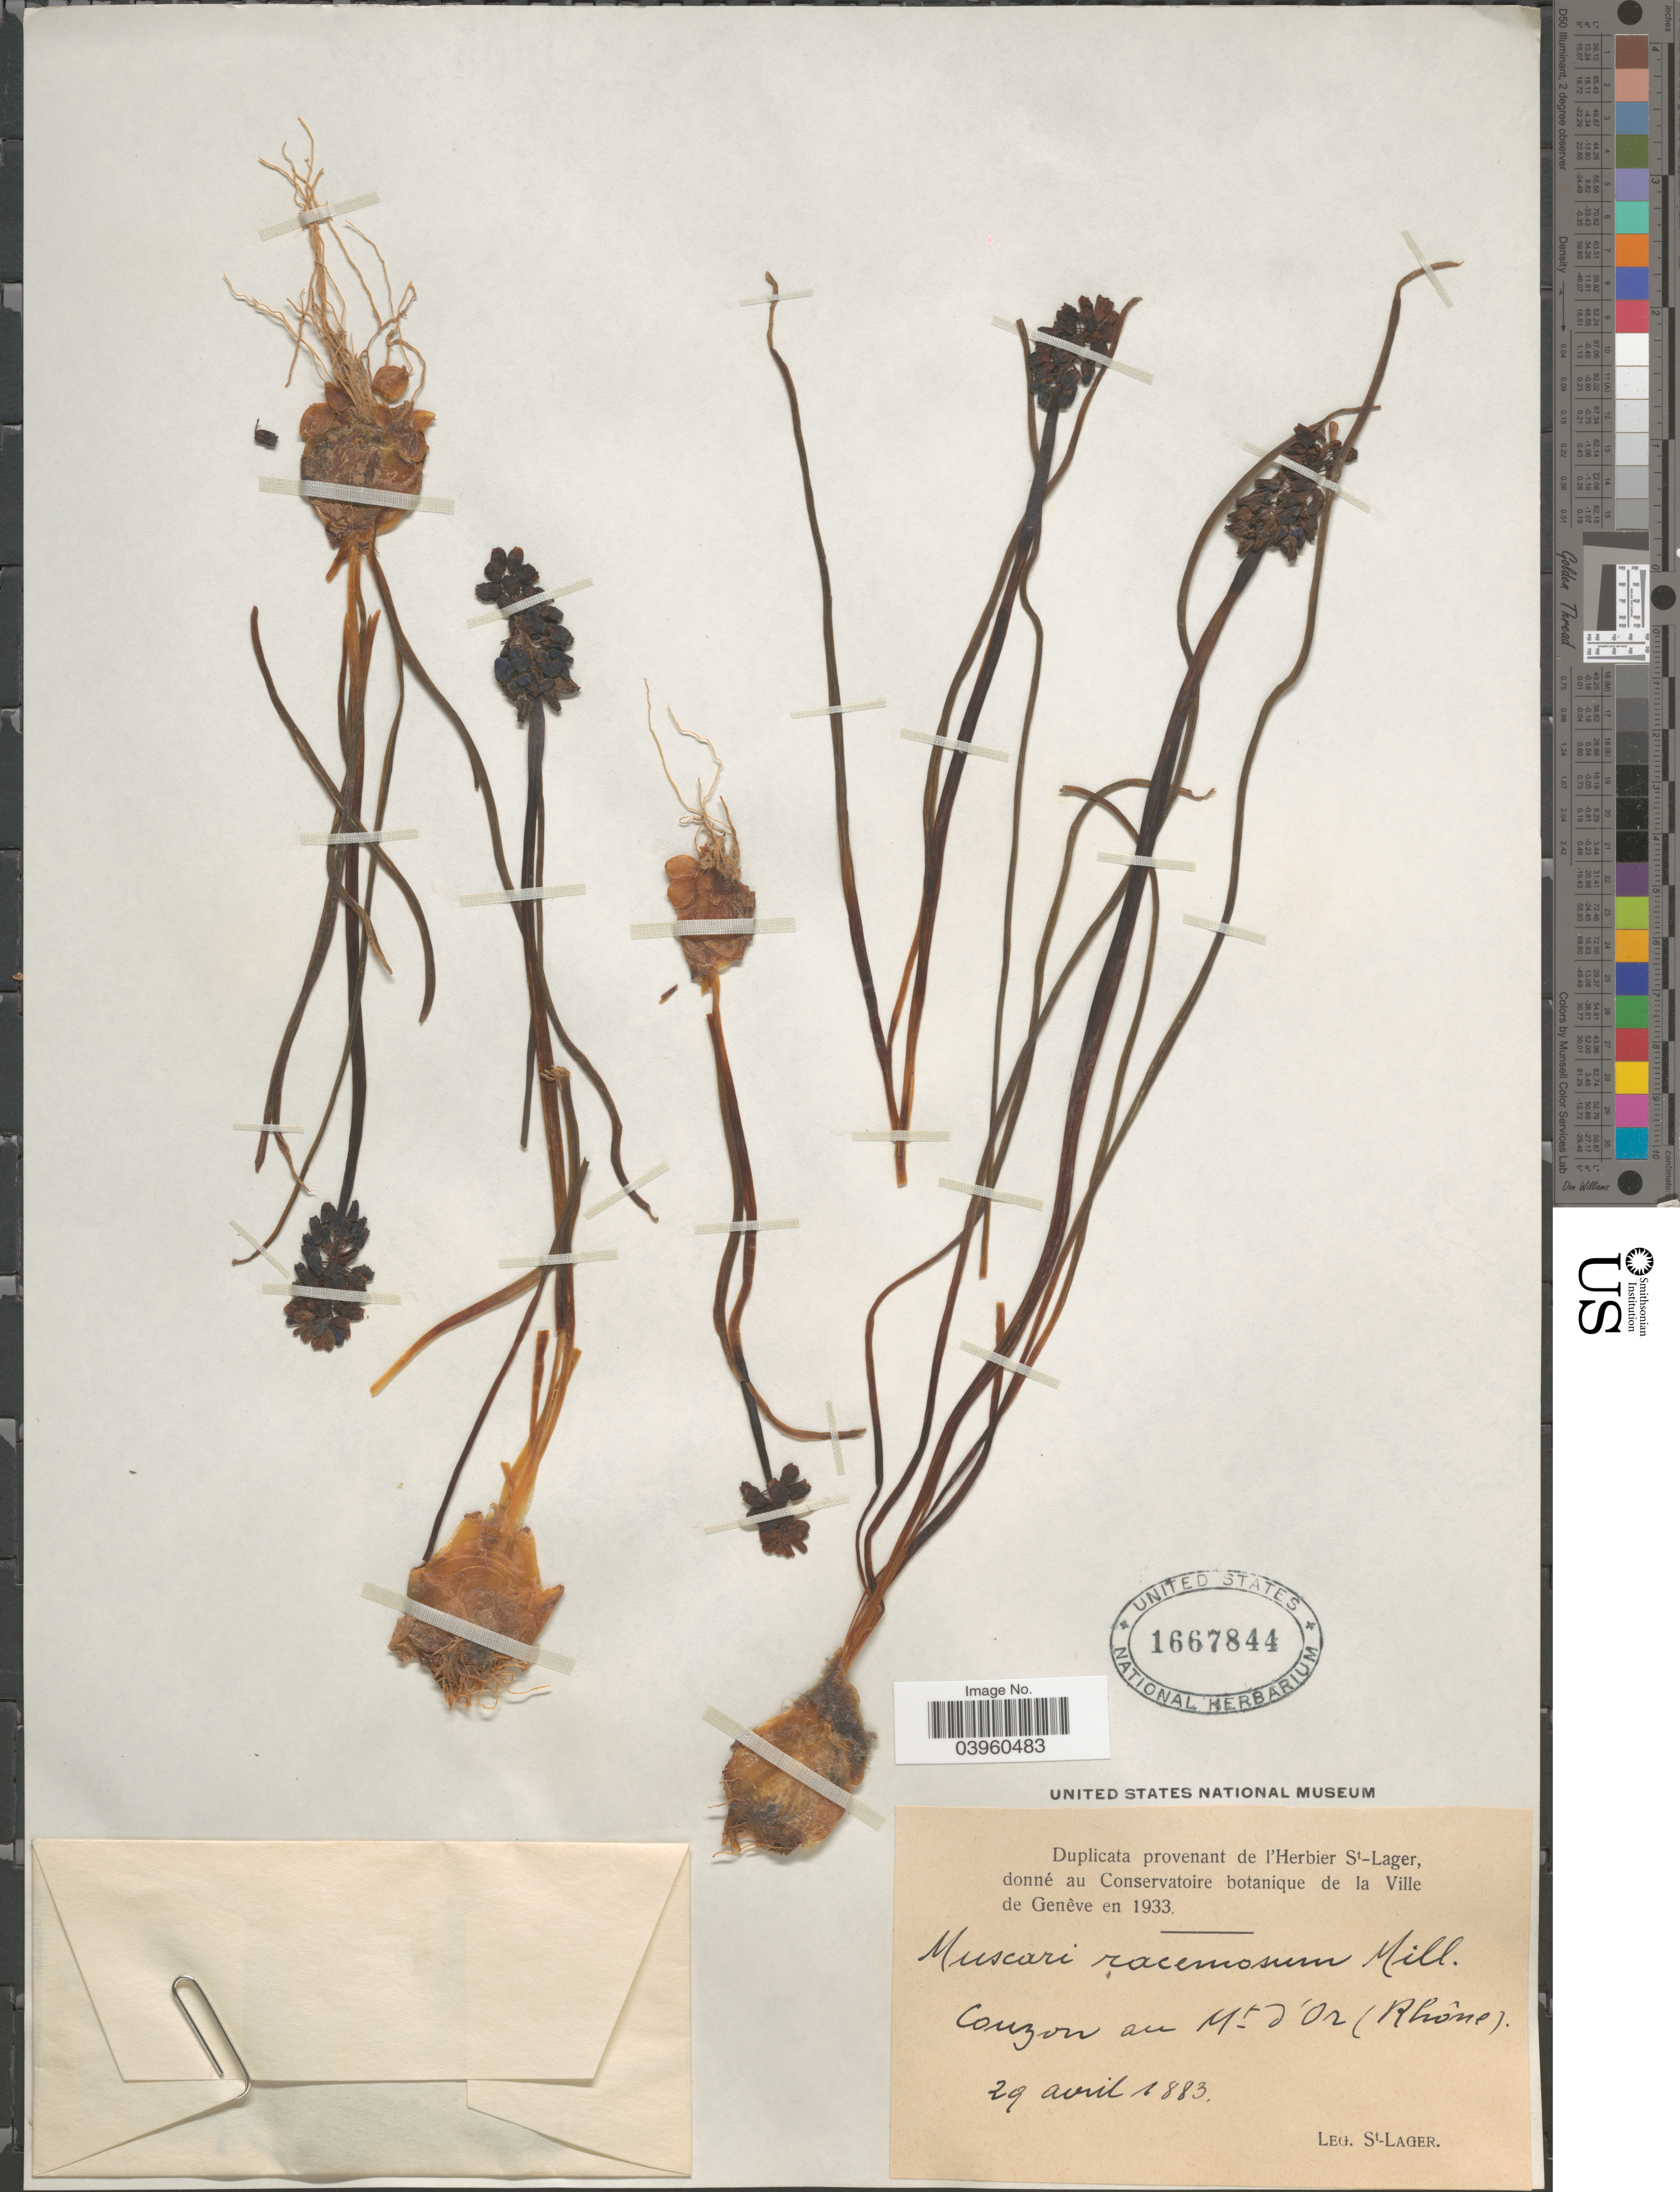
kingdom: Plantae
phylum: Tracheophyta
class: Liliopsida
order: Asparagales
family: Asparagaceae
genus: Muscari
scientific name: Muscari racemosum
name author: (L.) Mill.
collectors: -. St. Lager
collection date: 1883-04-29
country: France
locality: Couzon au Mt. d'Or (Rhône).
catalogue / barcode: US 1667844